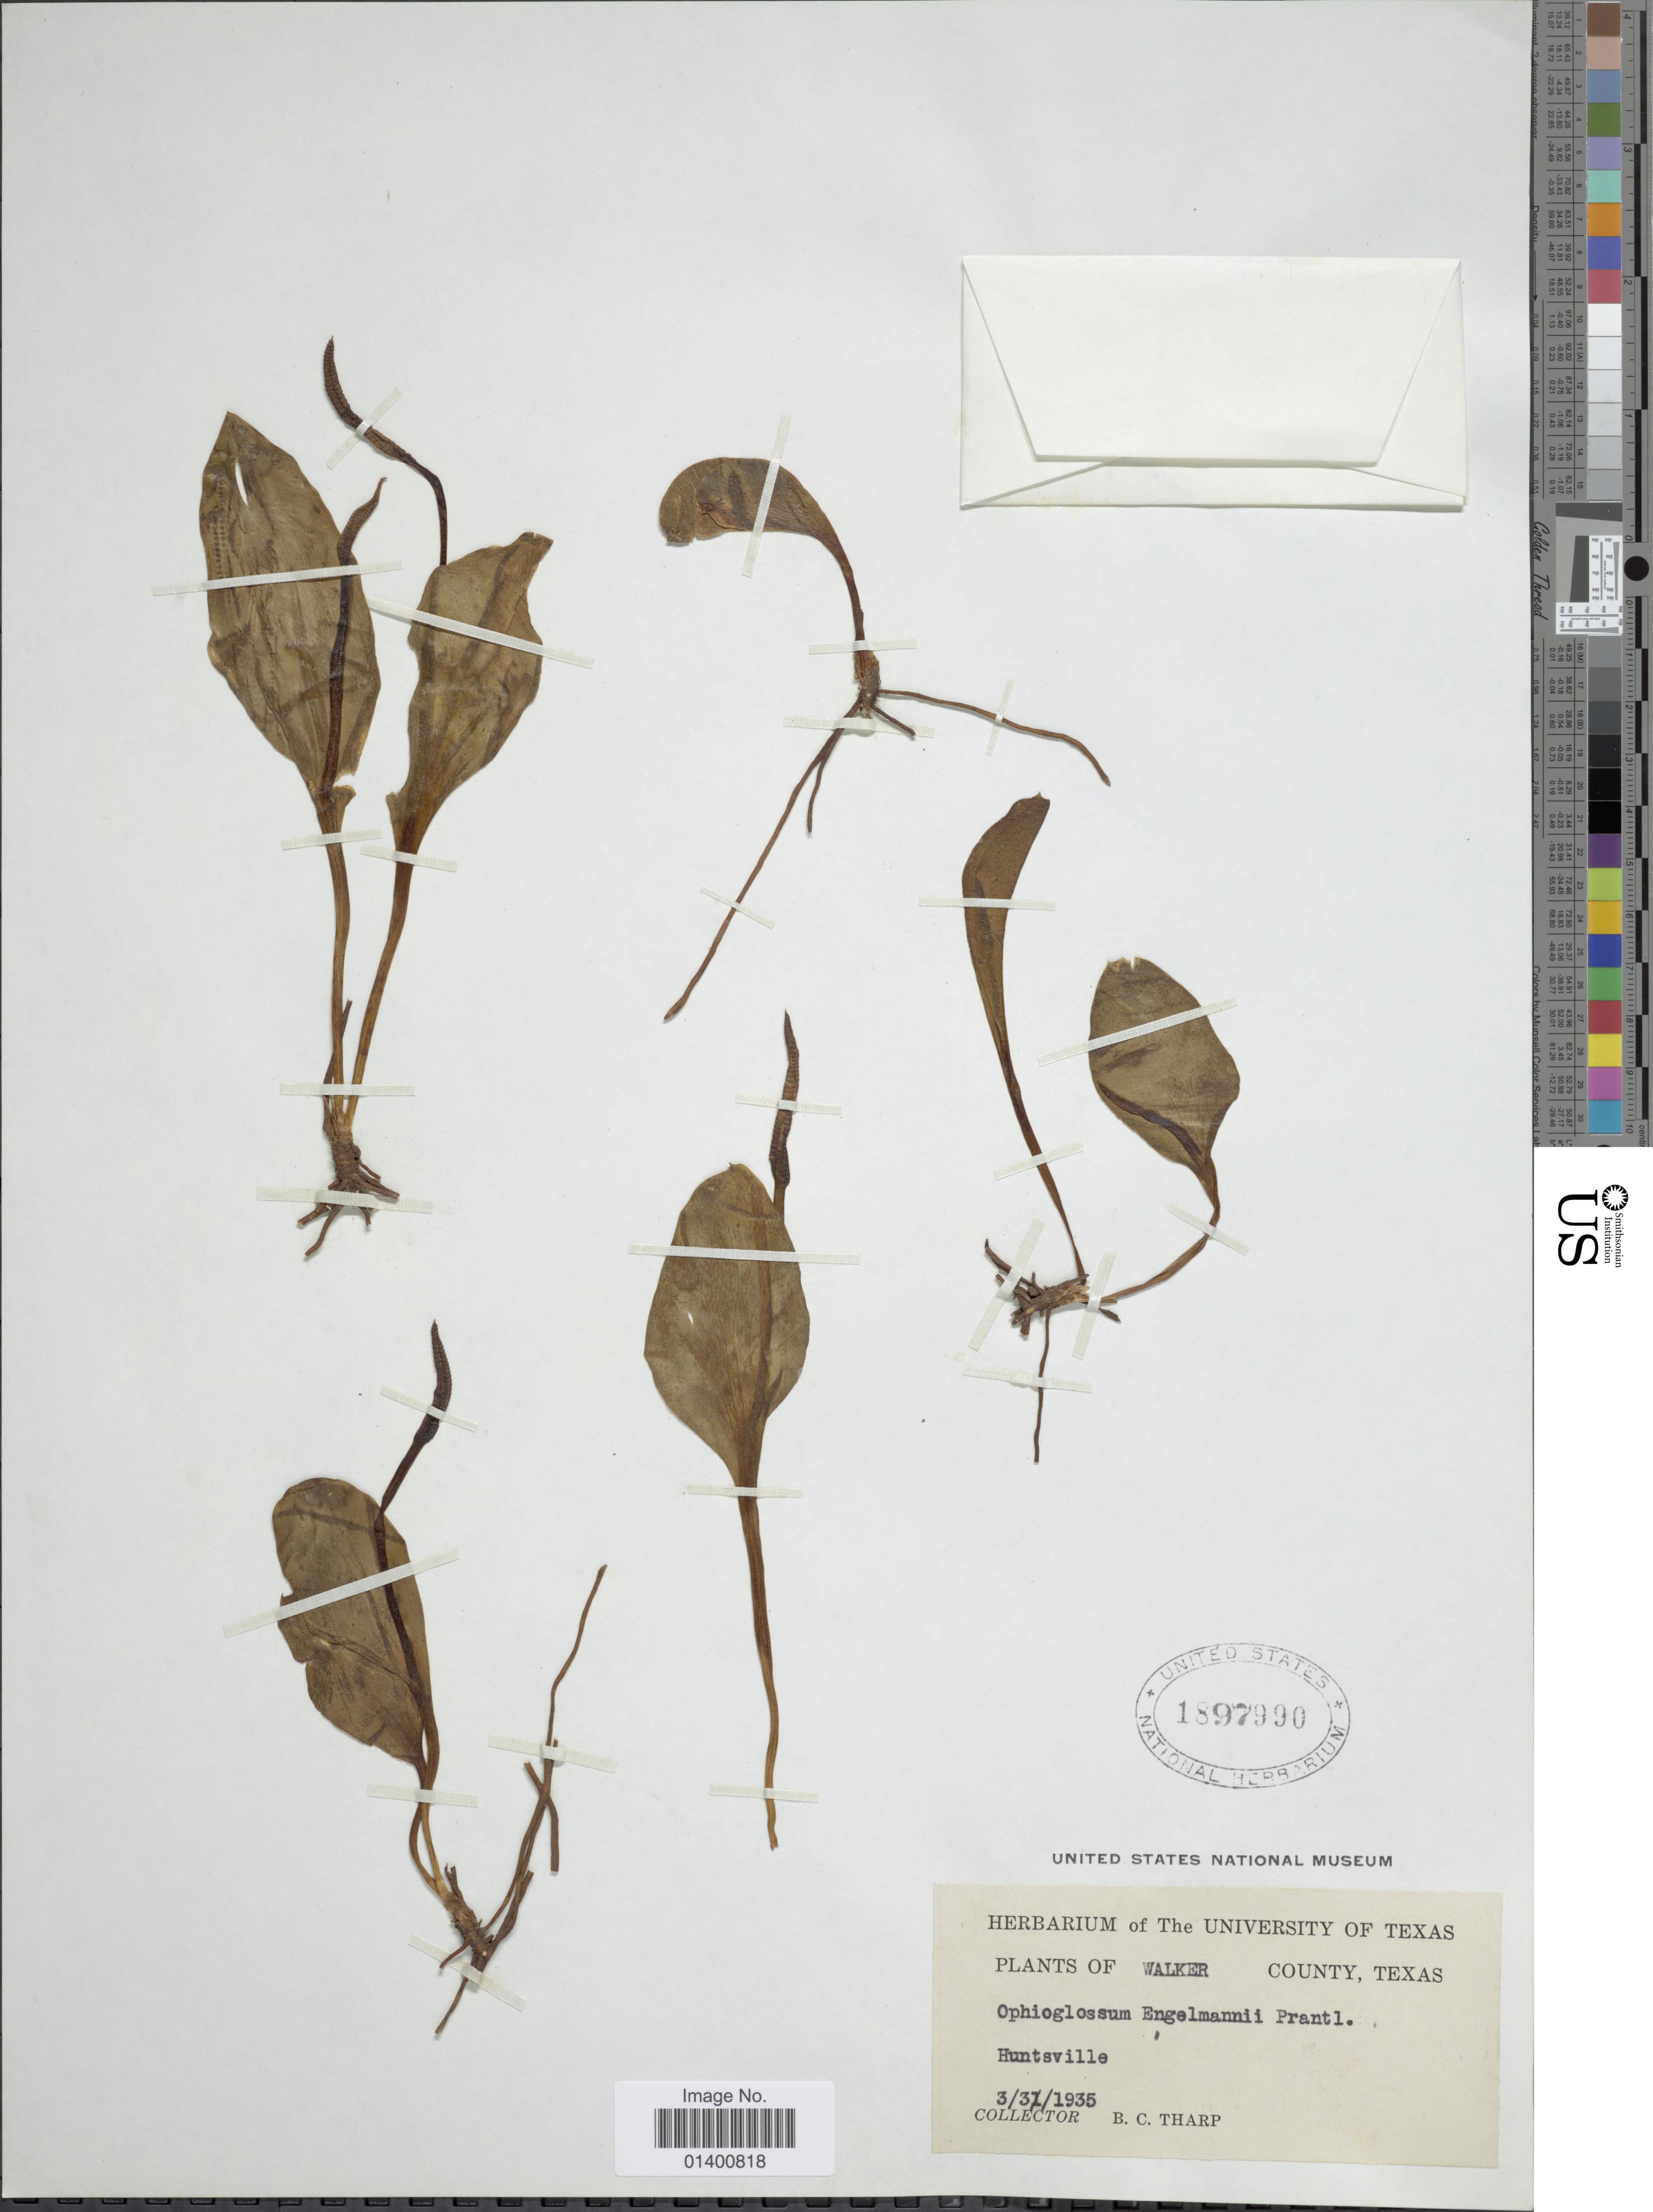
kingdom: Plantae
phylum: Tracheophyta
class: Polypodiopsida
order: Ophioglossales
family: Ophioglossaceae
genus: Ophioglossum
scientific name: Ophioglossum engelmannii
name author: Prantl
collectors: B. C. Tharp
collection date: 1935-03-03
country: United States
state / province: Texas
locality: Walker County, Huntsville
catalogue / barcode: US 1897990